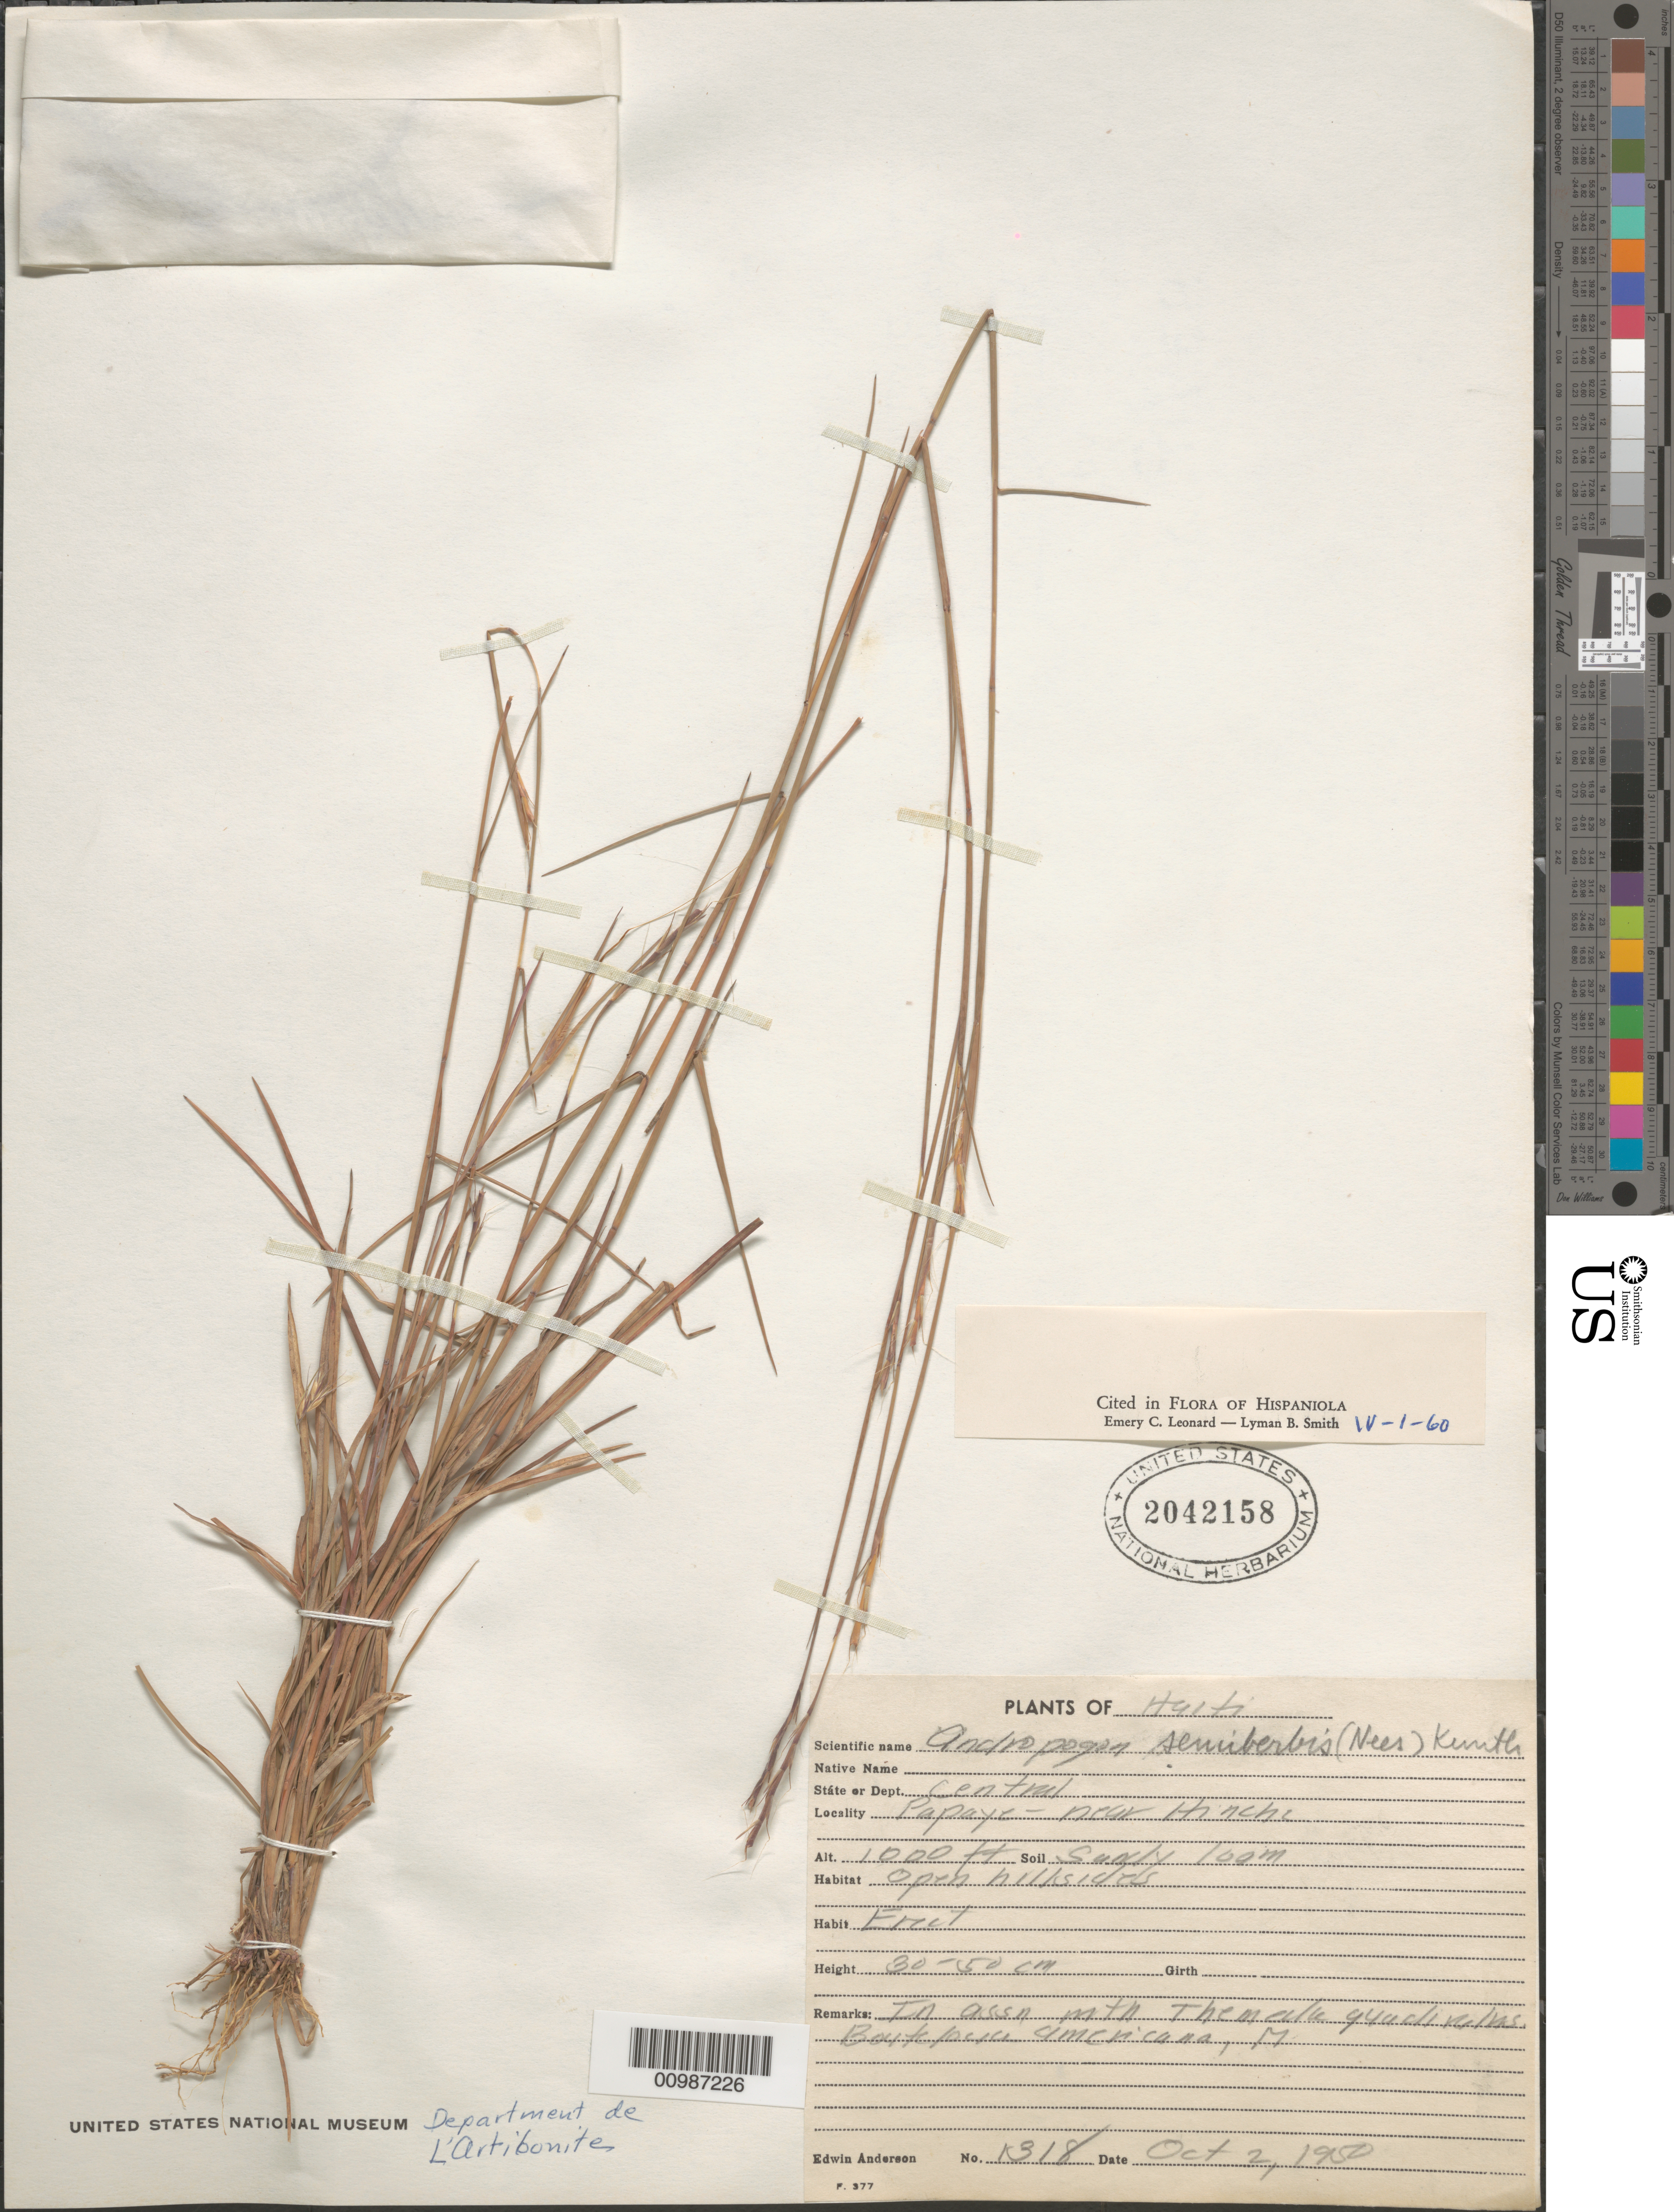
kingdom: Plantae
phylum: Tracheophyta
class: Liliopsida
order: Poales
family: Poaceae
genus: Andropogon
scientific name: Andropogon semiberbis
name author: (Nees) Kunth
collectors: E. Anderson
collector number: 1318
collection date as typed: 02 Oct 1950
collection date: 1950-10-02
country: Haiti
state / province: Artibonite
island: Hispaniola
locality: Papaye, near Hinche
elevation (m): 305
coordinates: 0 N, 0 E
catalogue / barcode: US 2042158